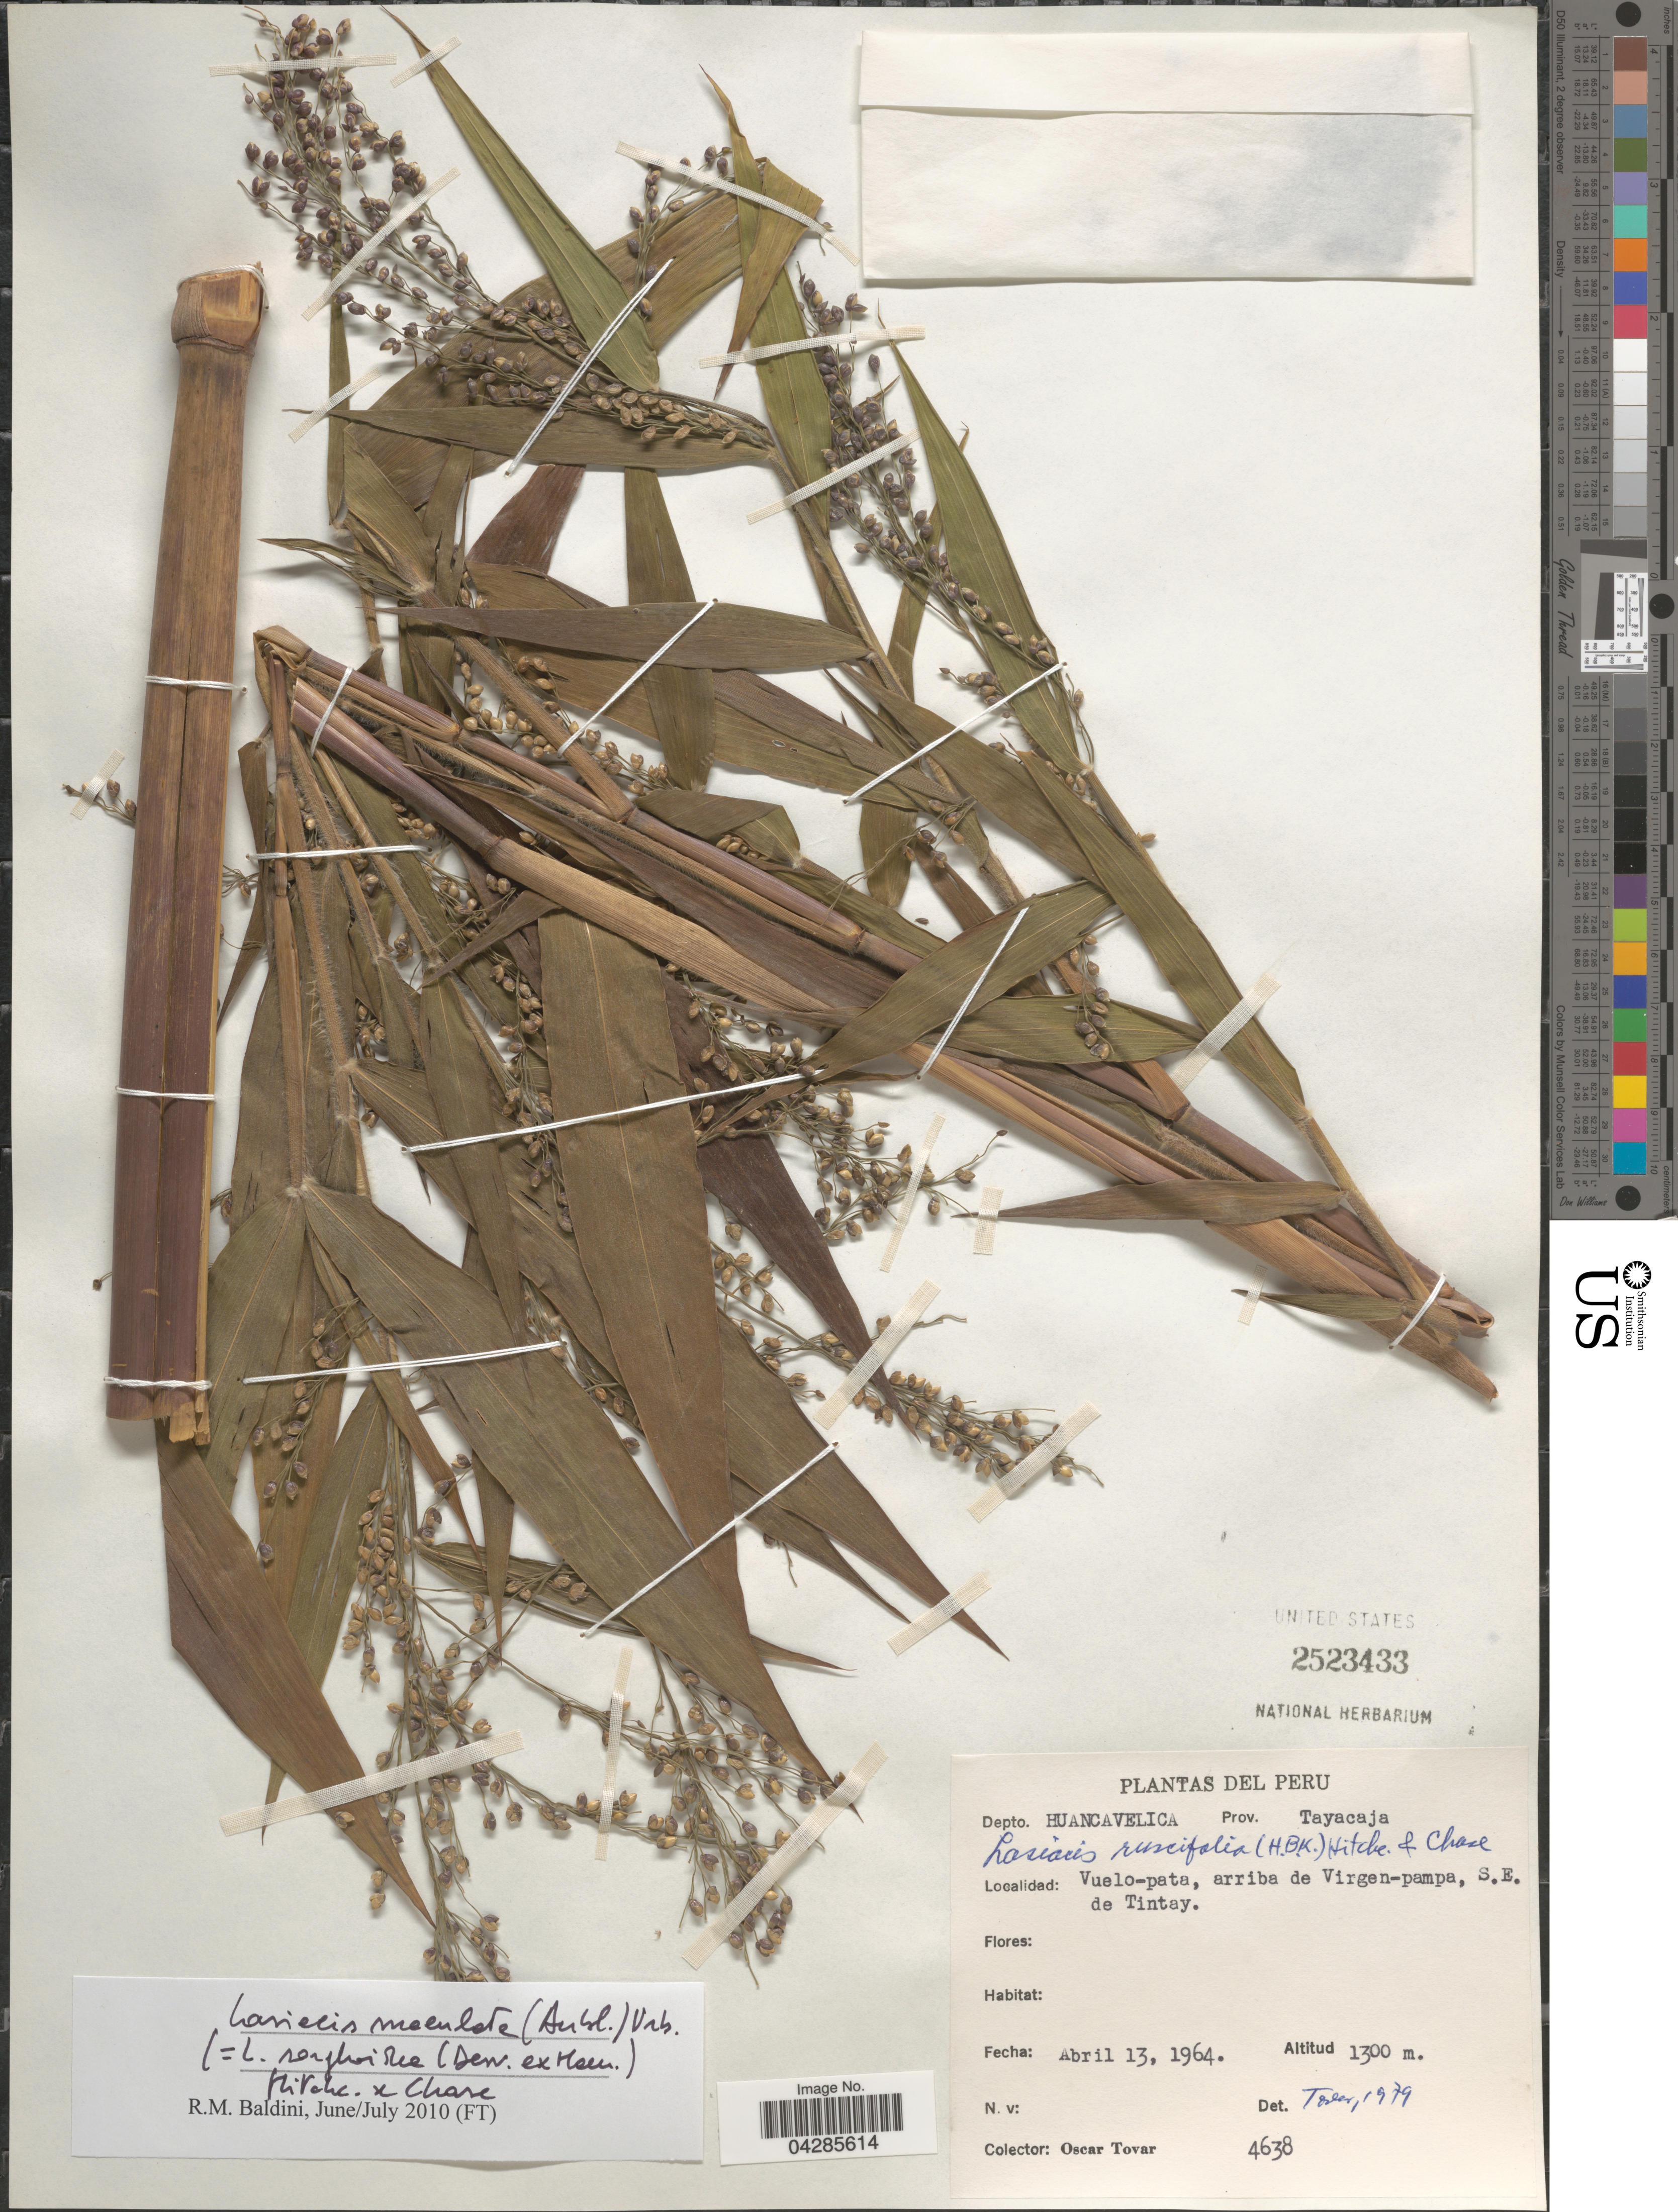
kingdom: Plantae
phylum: Tracheophyta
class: Liliopsida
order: Poales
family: Poaceae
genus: Lasiacis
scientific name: Lasiacis sorghoidea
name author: (Desv. ex Ham.) Hitchc. & Chase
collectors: Ó. Tovar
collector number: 4638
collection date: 1964-04-13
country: Peru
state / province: Huancavelica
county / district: Tayacaja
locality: Depto. Huancavelica. Prov. Tayacaja. Vuelo-pata, arriba de Virgen-pampa, S.E. de Tintay.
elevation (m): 1300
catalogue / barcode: US 2523433